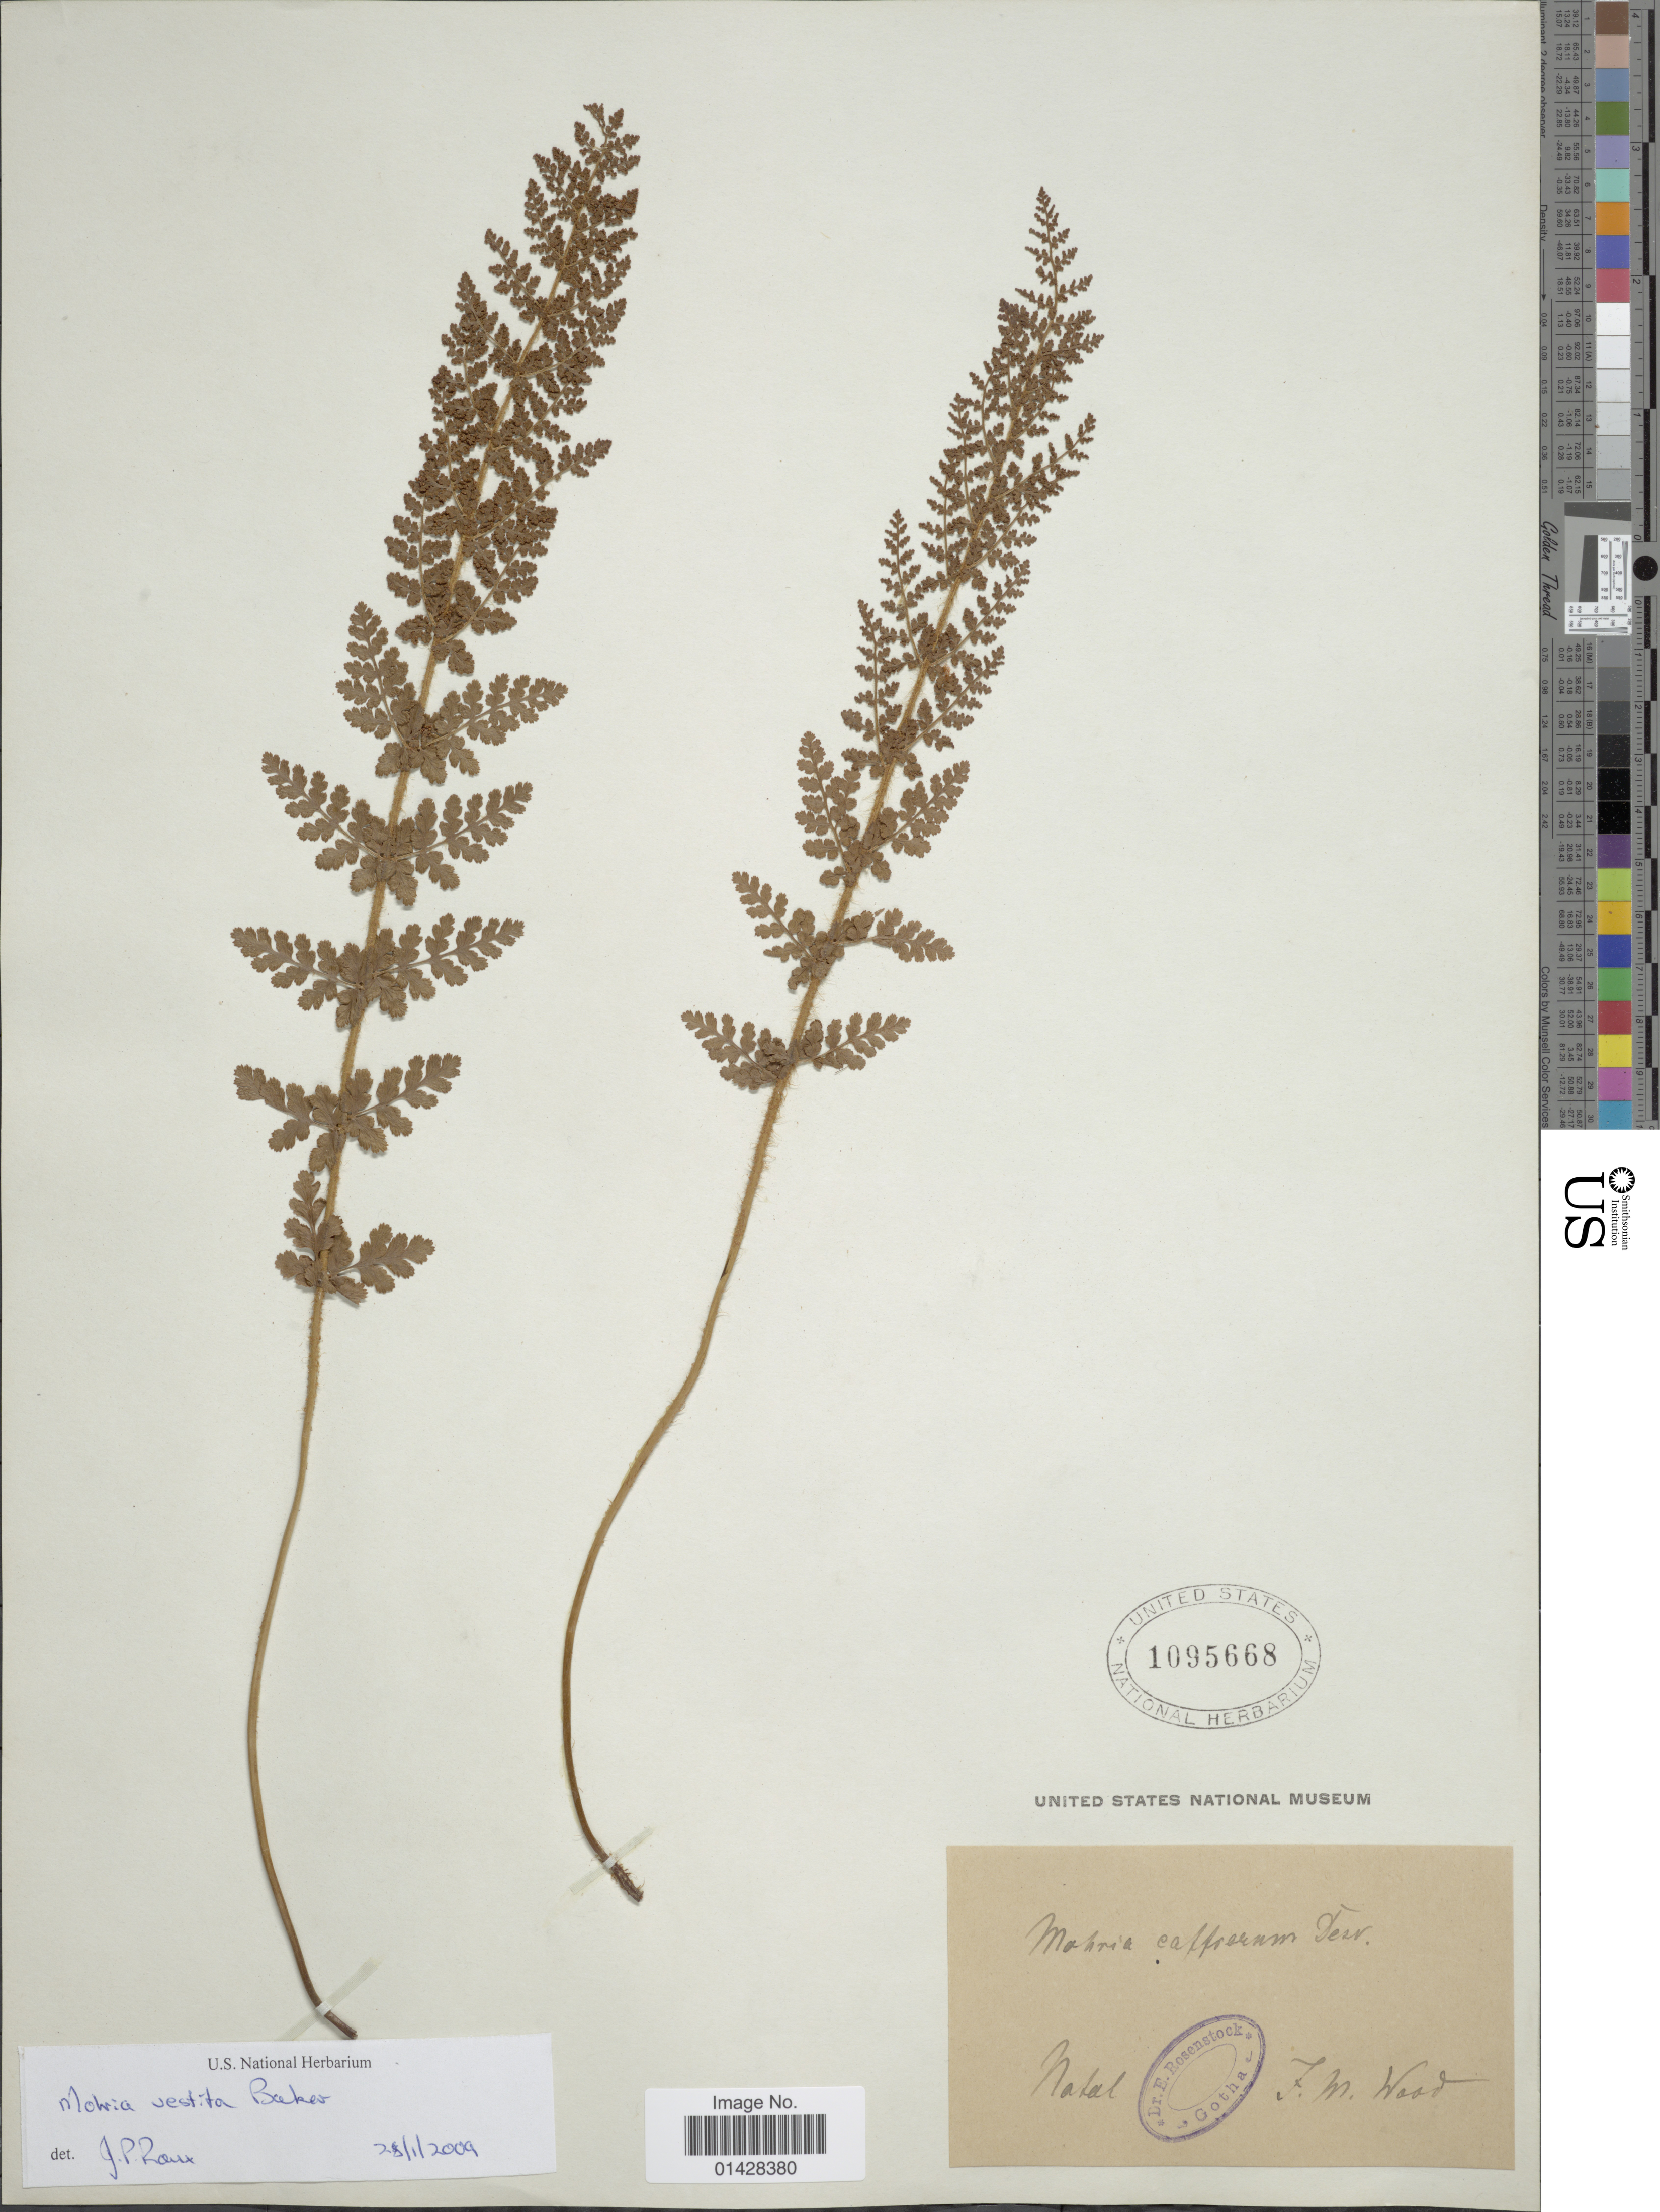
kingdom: Plantae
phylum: Tracheophyta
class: Polypodiopsida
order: Schizaeales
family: Anemiaceae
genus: Anemia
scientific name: Anemia vestita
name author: (Baker) Christenh.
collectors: J. M. Wood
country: South Africa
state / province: KwaZulu-Natal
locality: Natal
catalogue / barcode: US 1095668